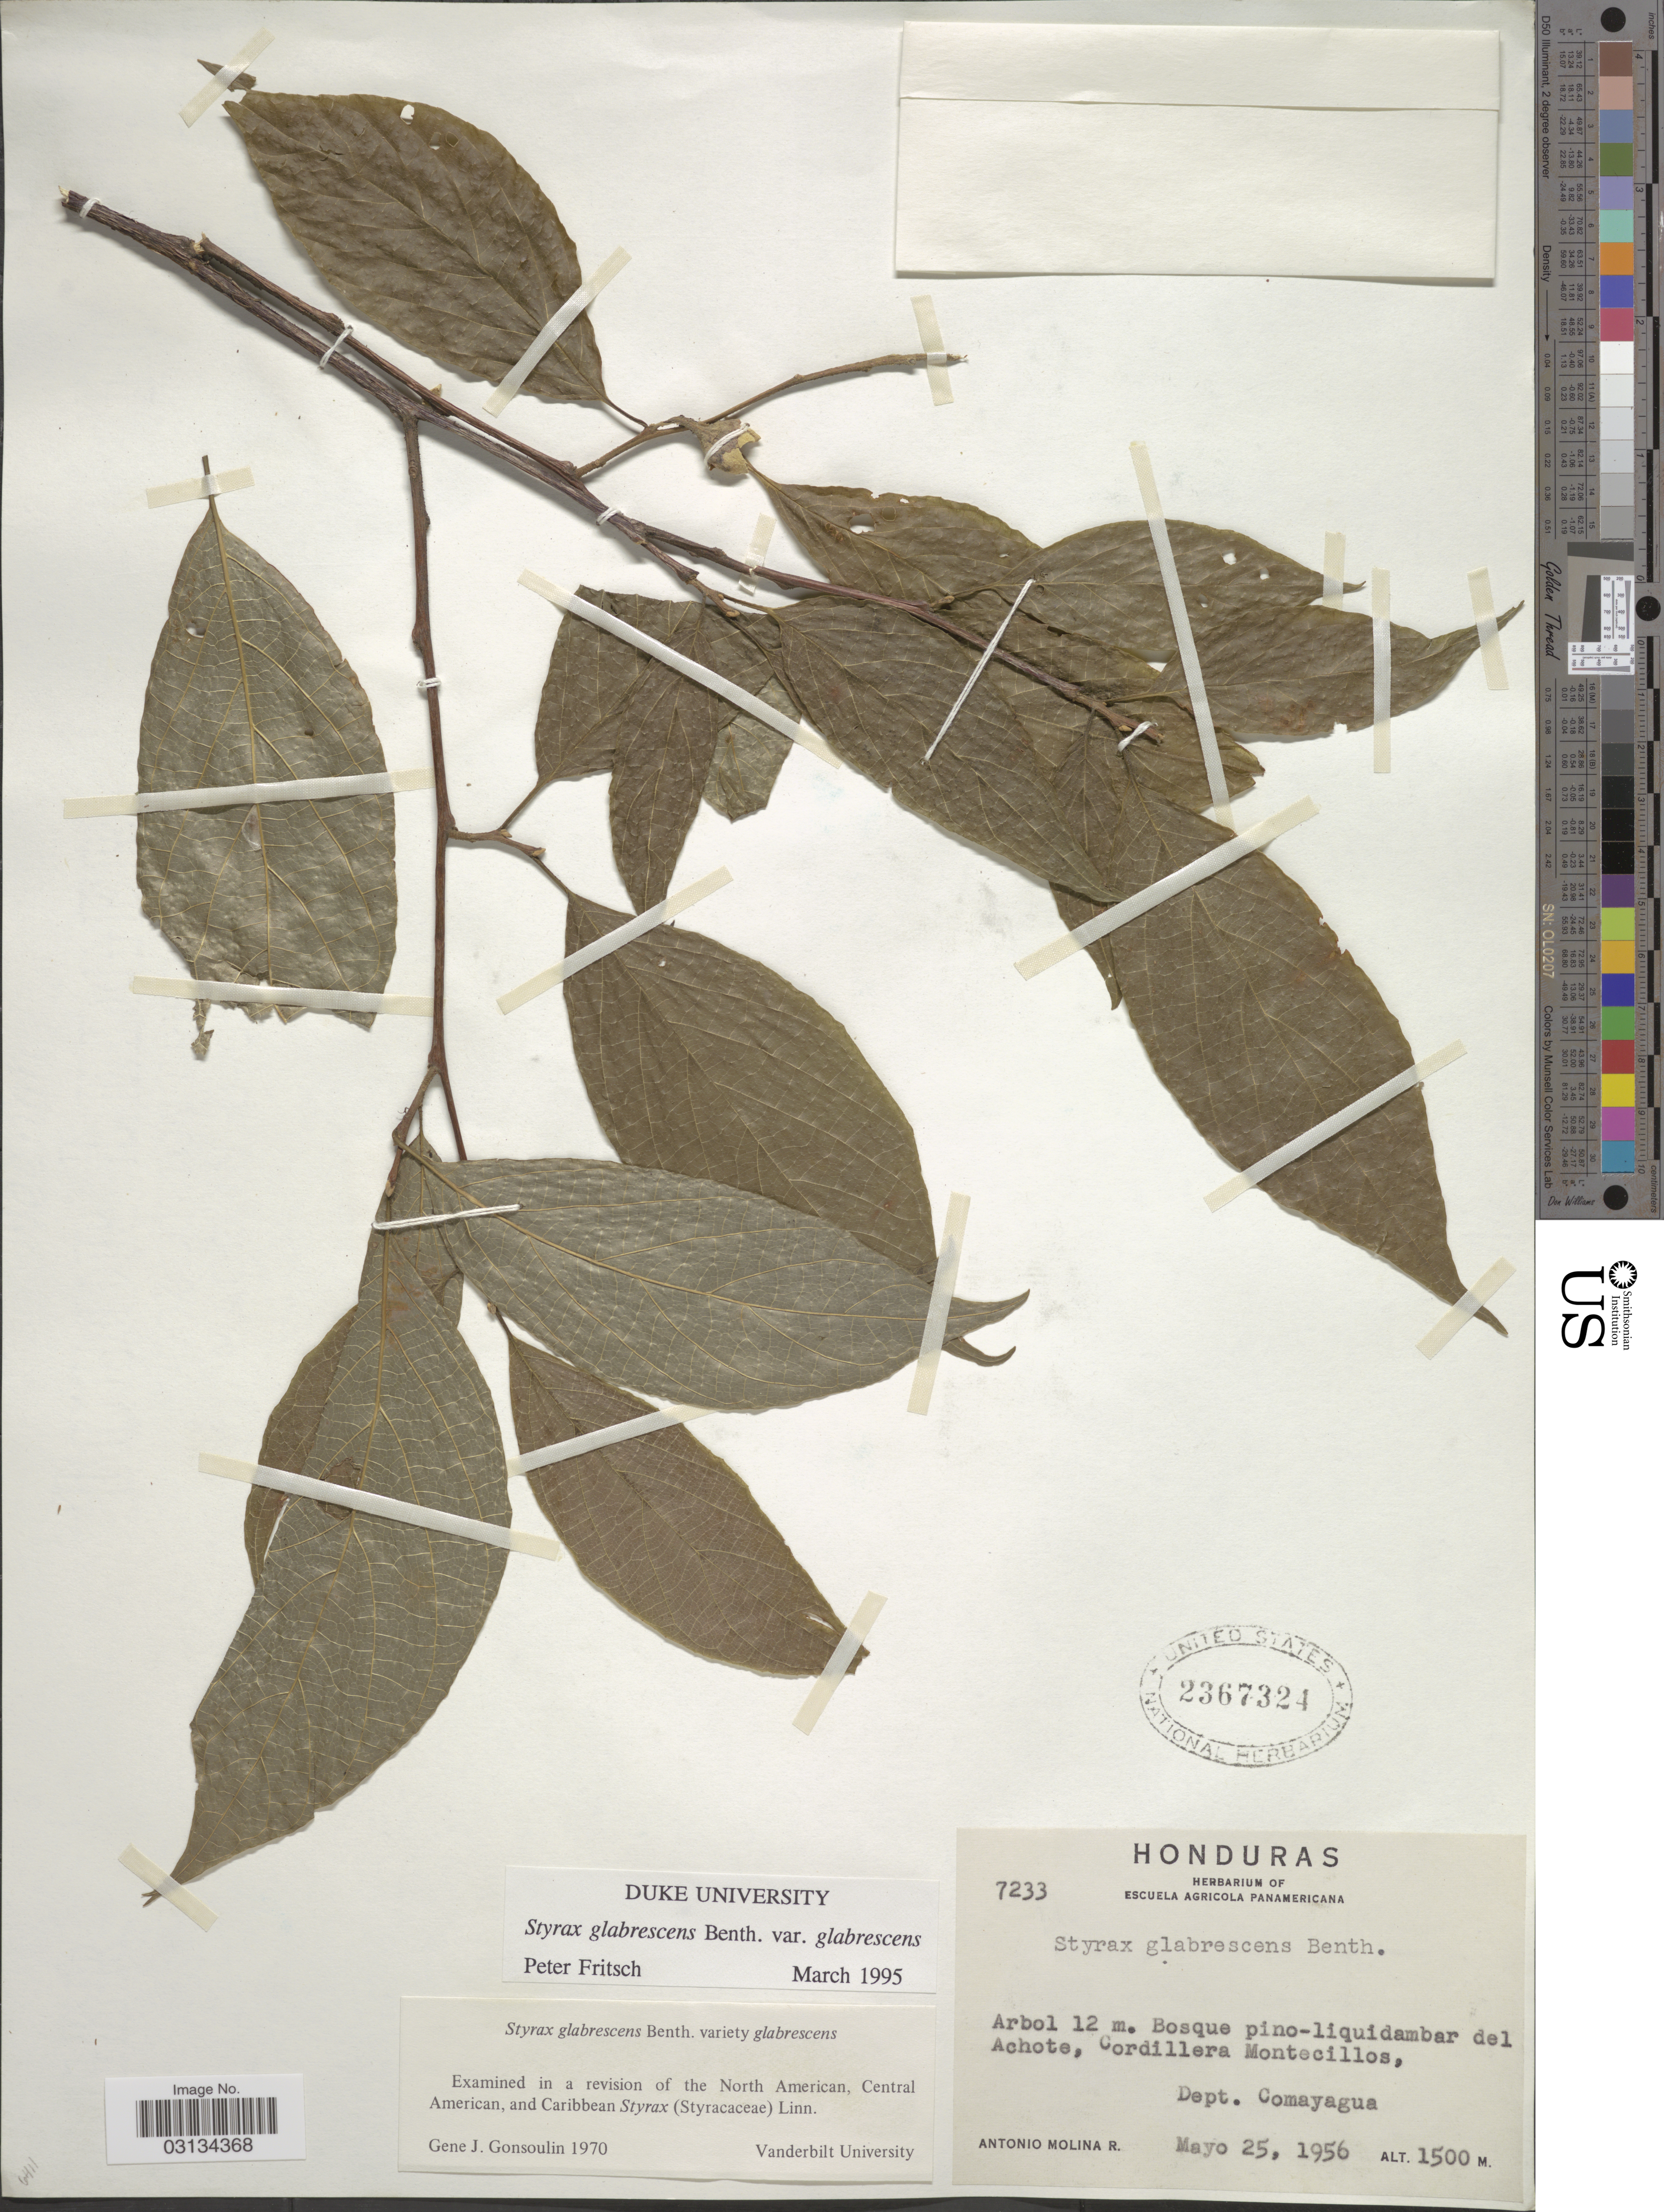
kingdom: Plantae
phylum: Tracheophyta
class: Magnoliopsida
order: Ericales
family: Styracaceae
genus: Styrax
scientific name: Styrax glabrescens Benth. var. glabrescens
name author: Benth.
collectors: A. Molina R.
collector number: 7233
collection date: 1956-05-25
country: Honduras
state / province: Comayagua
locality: Bosque pino-liquidambar del Achote, Cordillera Montecillos, Dept. Comayagua.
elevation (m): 1500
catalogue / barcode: US 2367324